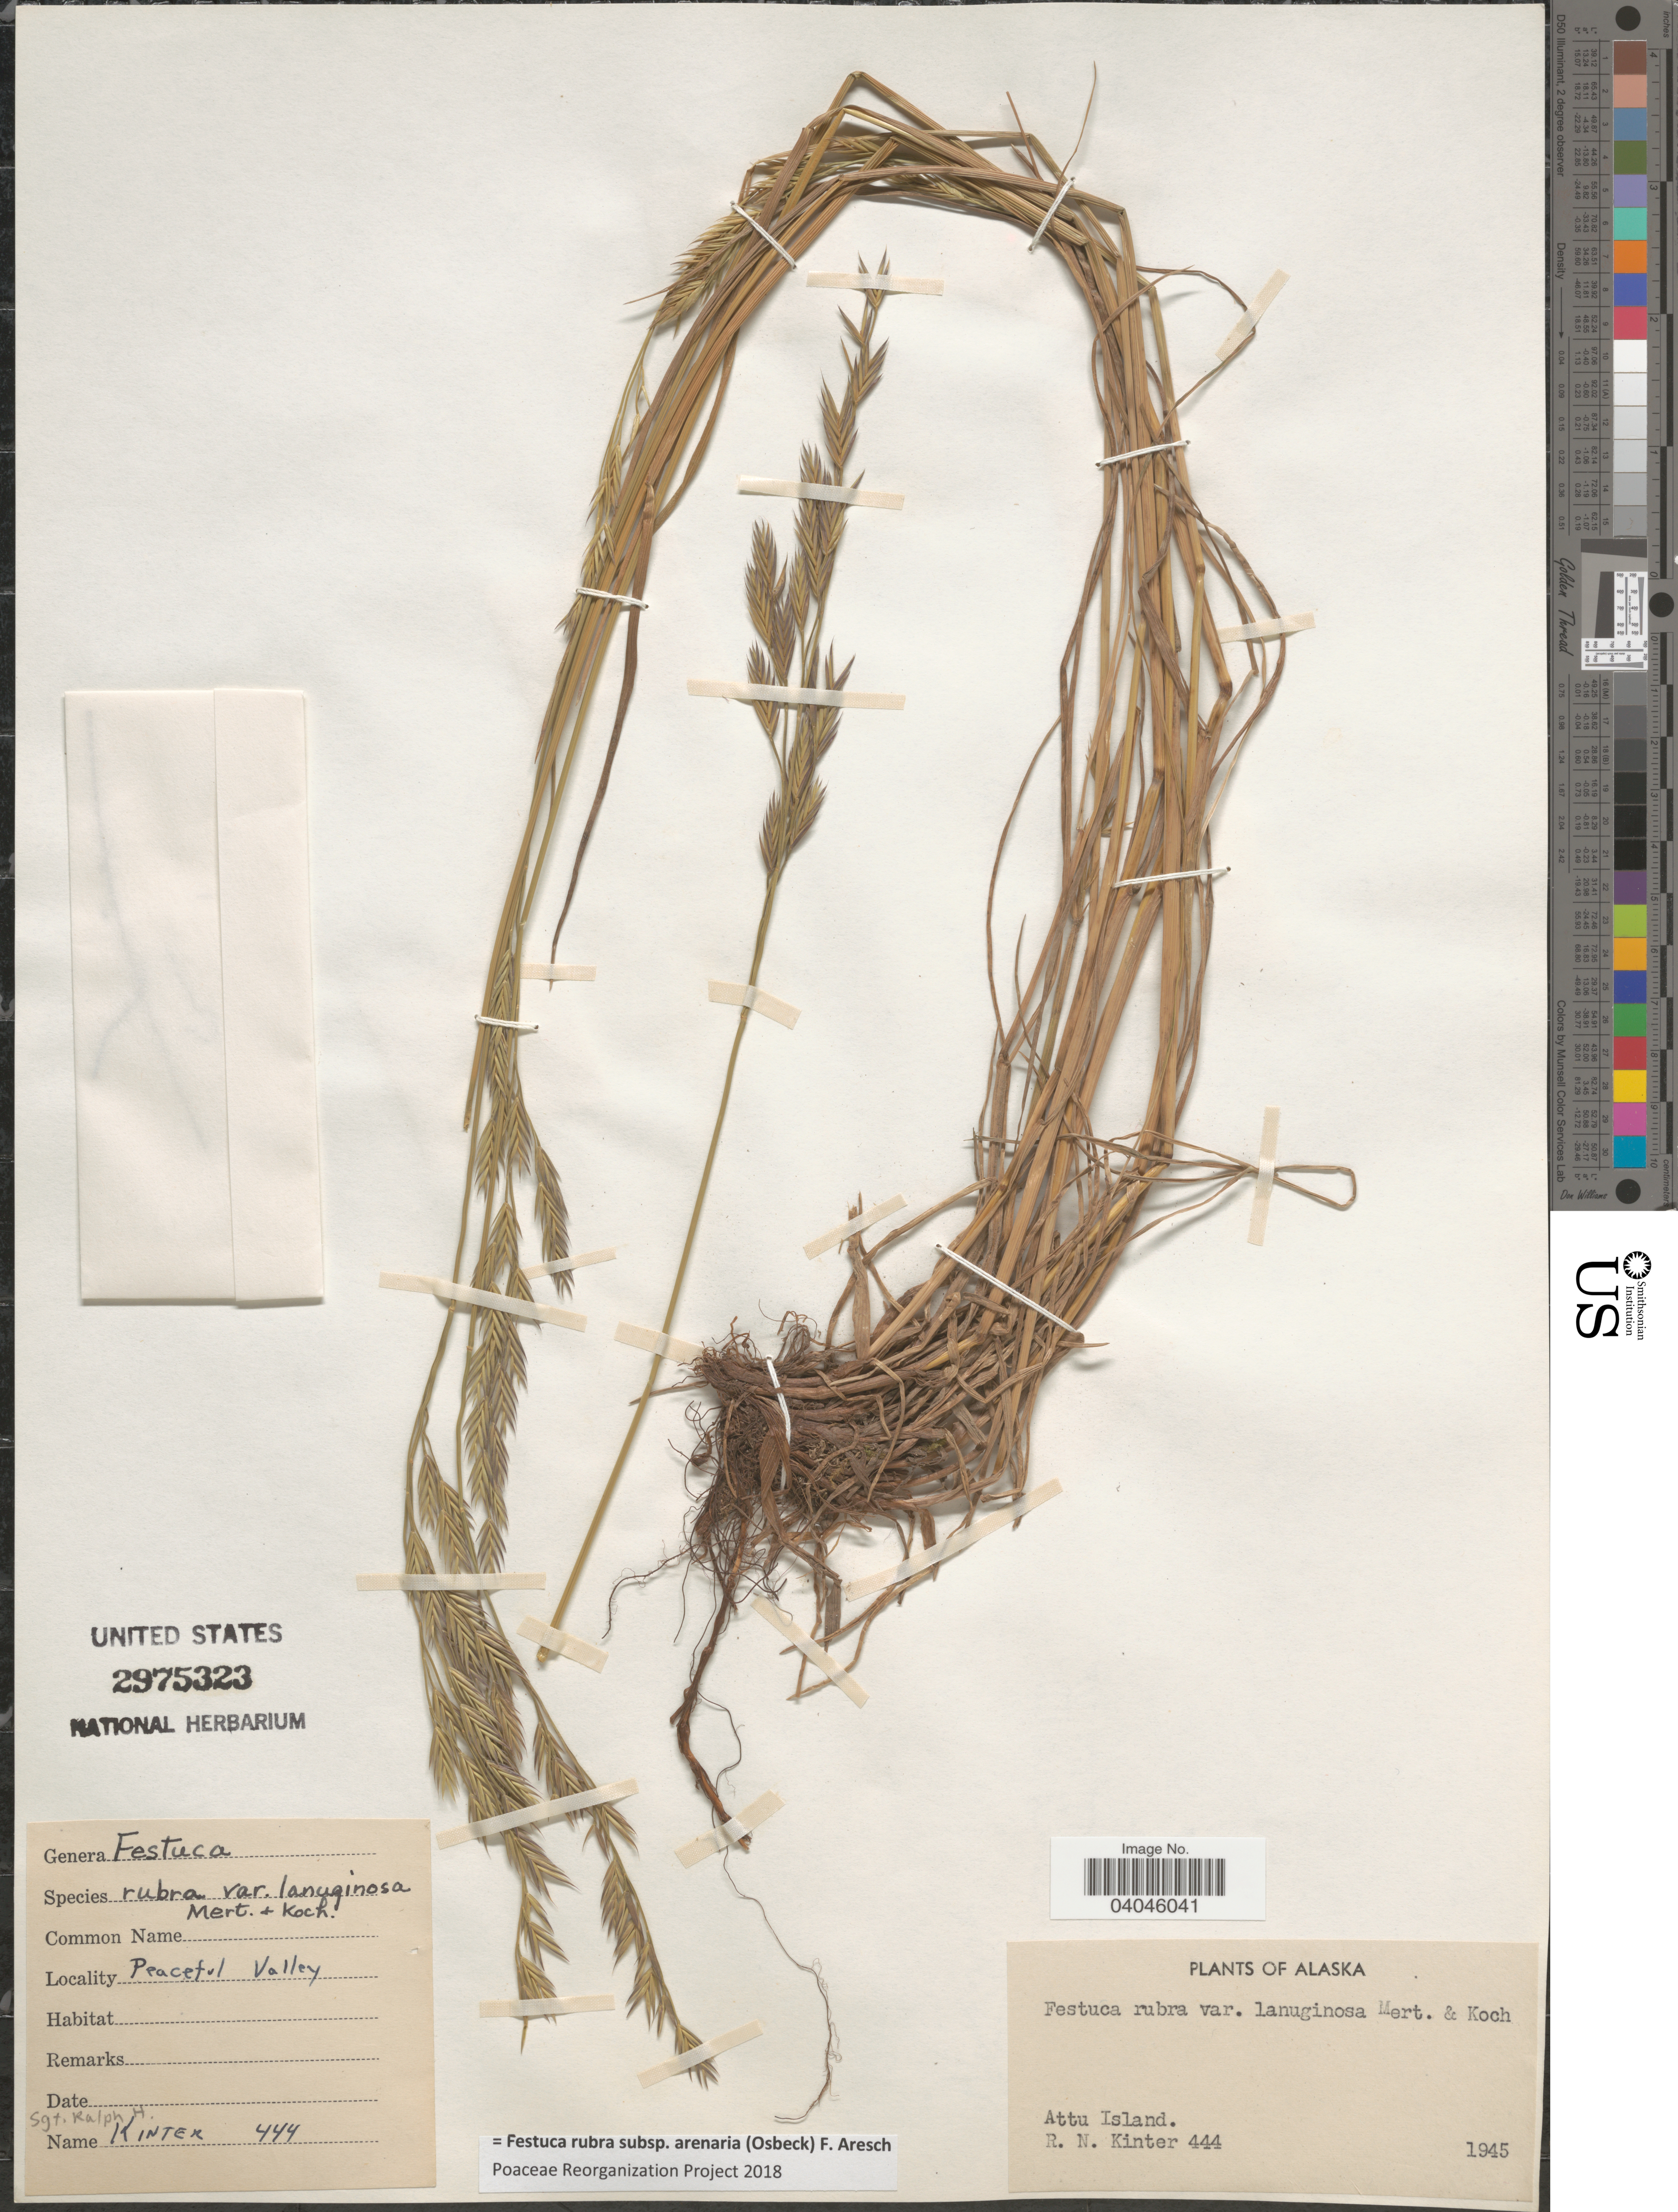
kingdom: Plantae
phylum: Tracheophyta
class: Liliopsida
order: Poales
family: Poaceae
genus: Festuca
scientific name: Festuca rubra subsp. arenaria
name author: (Osbeck) F. Aresch.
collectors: R. Kinter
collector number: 444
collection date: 1945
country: United States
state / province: Alaska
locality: Peaceful Valley. Attu Island.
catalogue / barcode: US 2975323